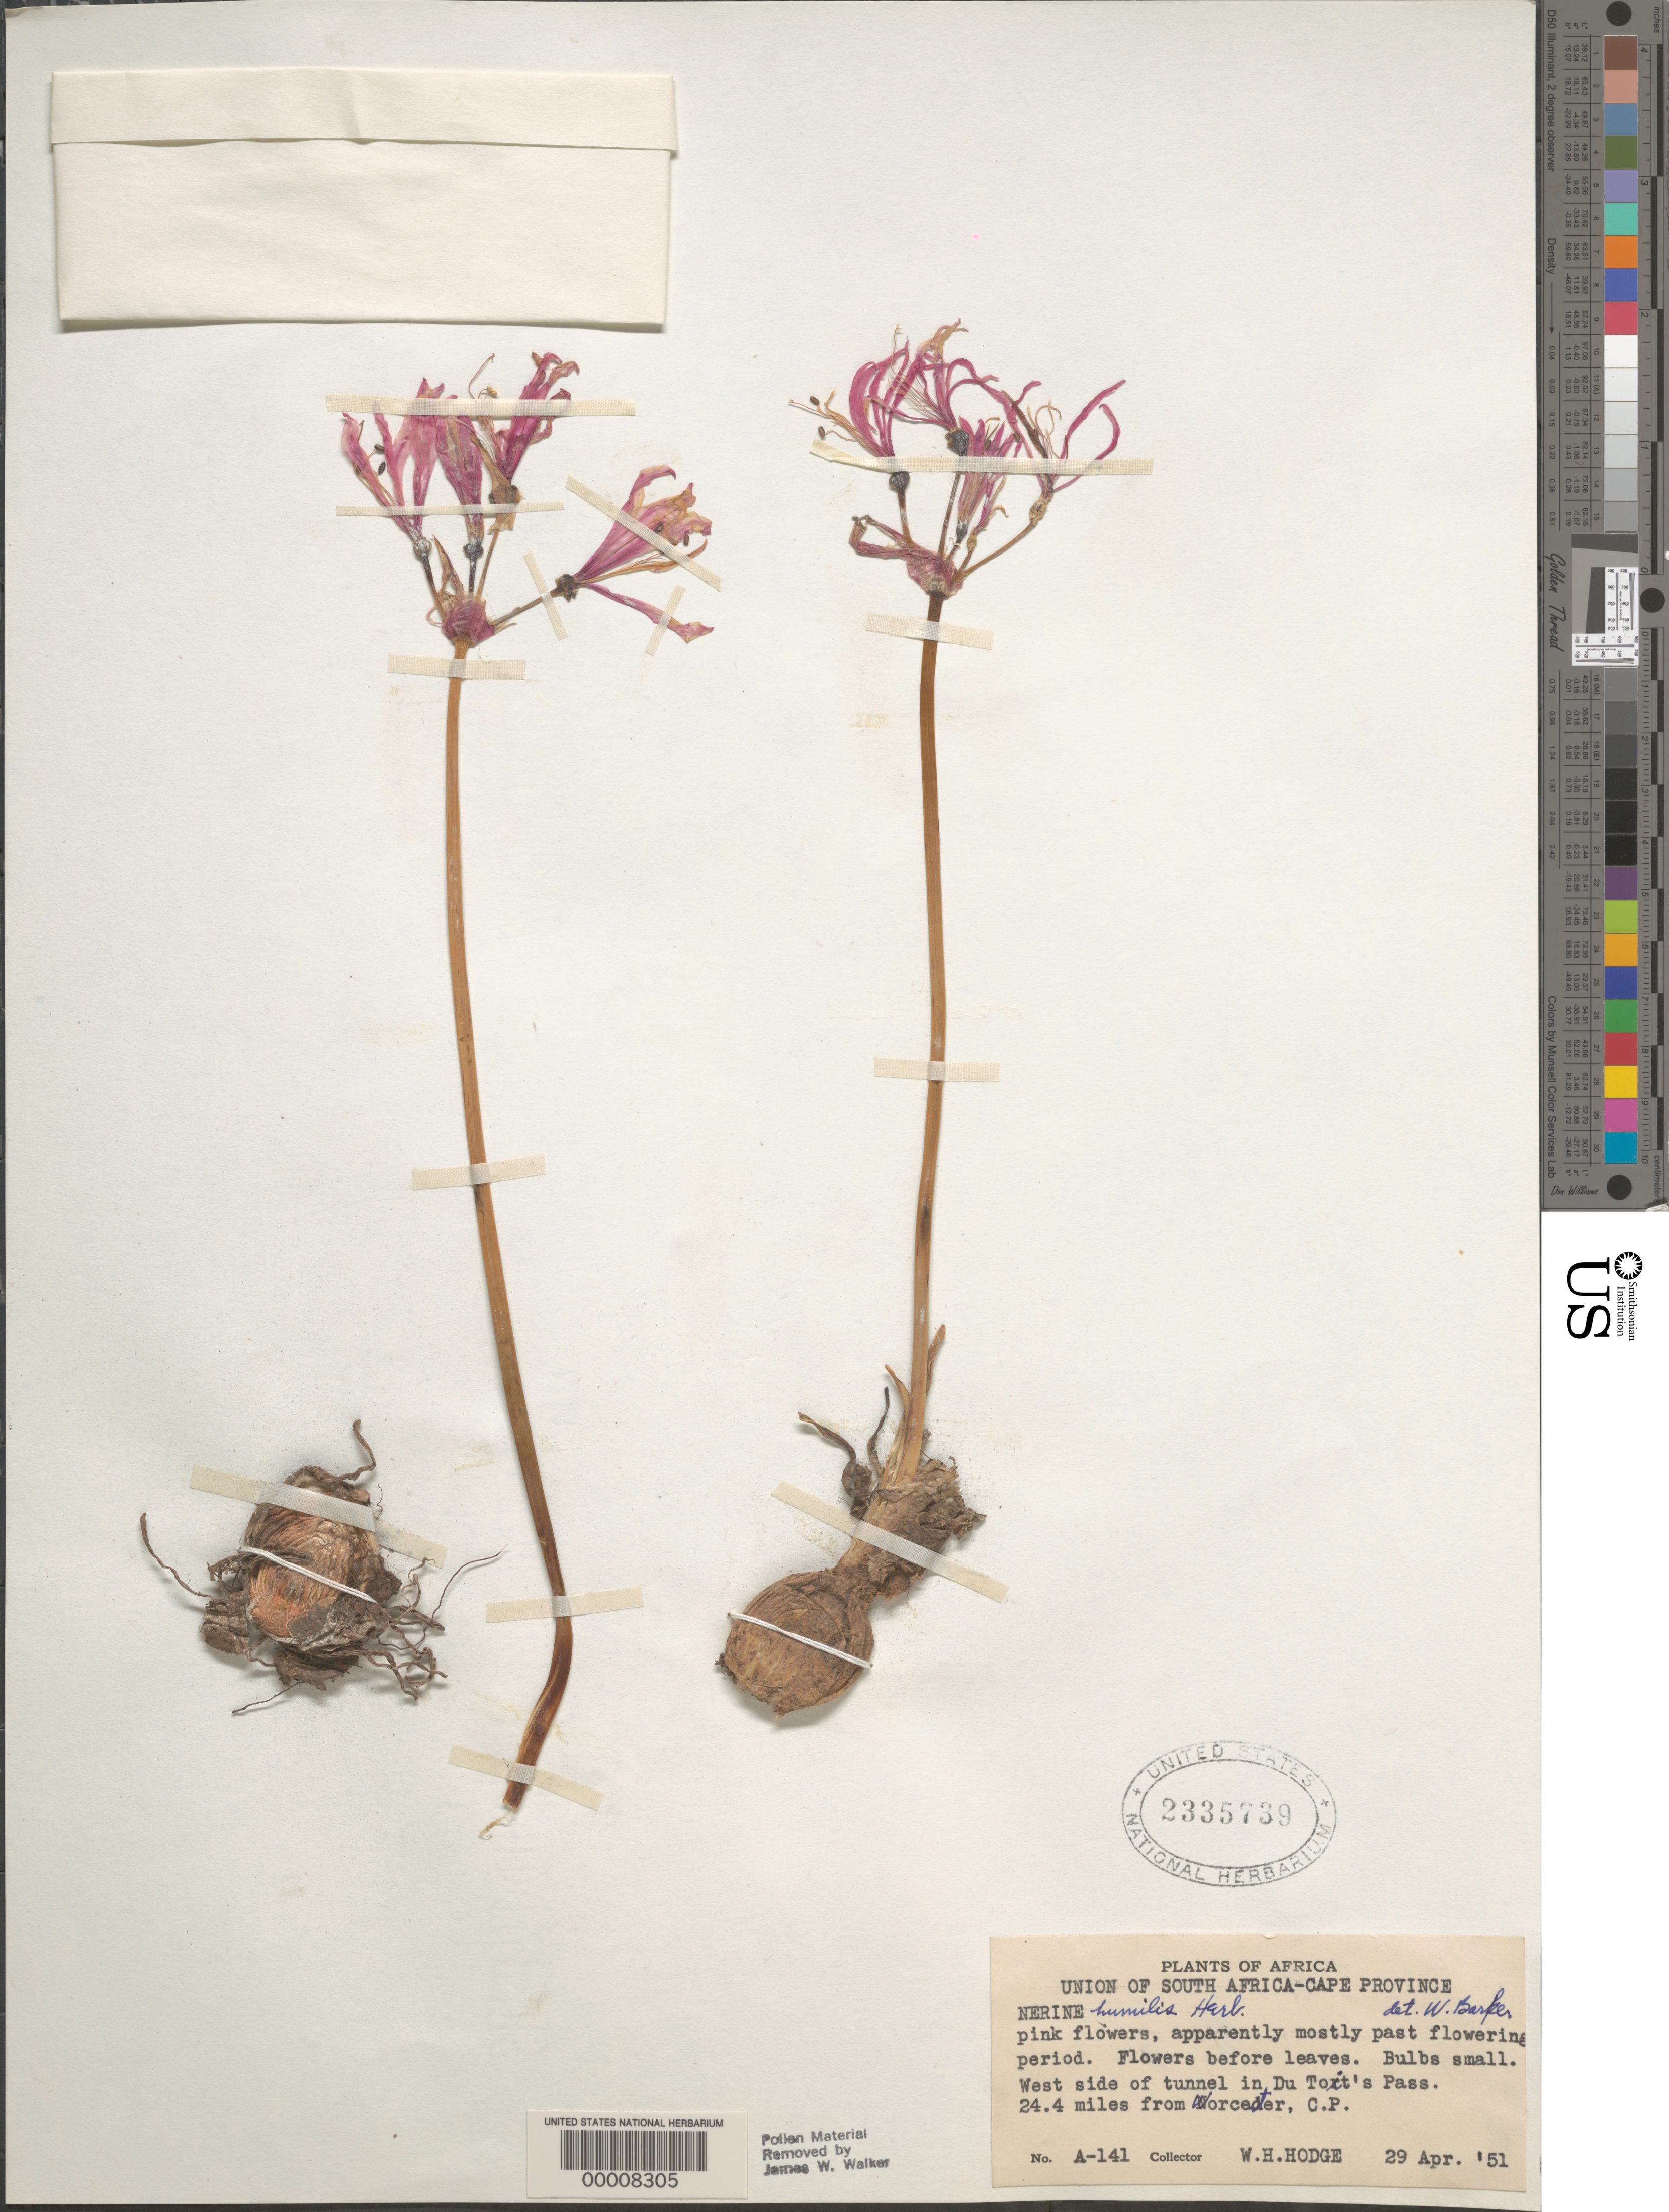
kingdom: Plantae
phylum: Tracheophyta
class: Liliopsida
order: Asparagales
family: Amaryllidaceae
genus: Nerine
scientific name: Nerine humilis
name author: Herb.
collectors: W. Hodge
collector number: A-141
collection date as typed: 29 Apr 1951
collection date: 1951-04-29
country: South Africa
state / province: Western Cape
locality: W side of tunnel in du toxt's pass, 24.4 mi. from worcester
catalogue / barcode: US 2335739